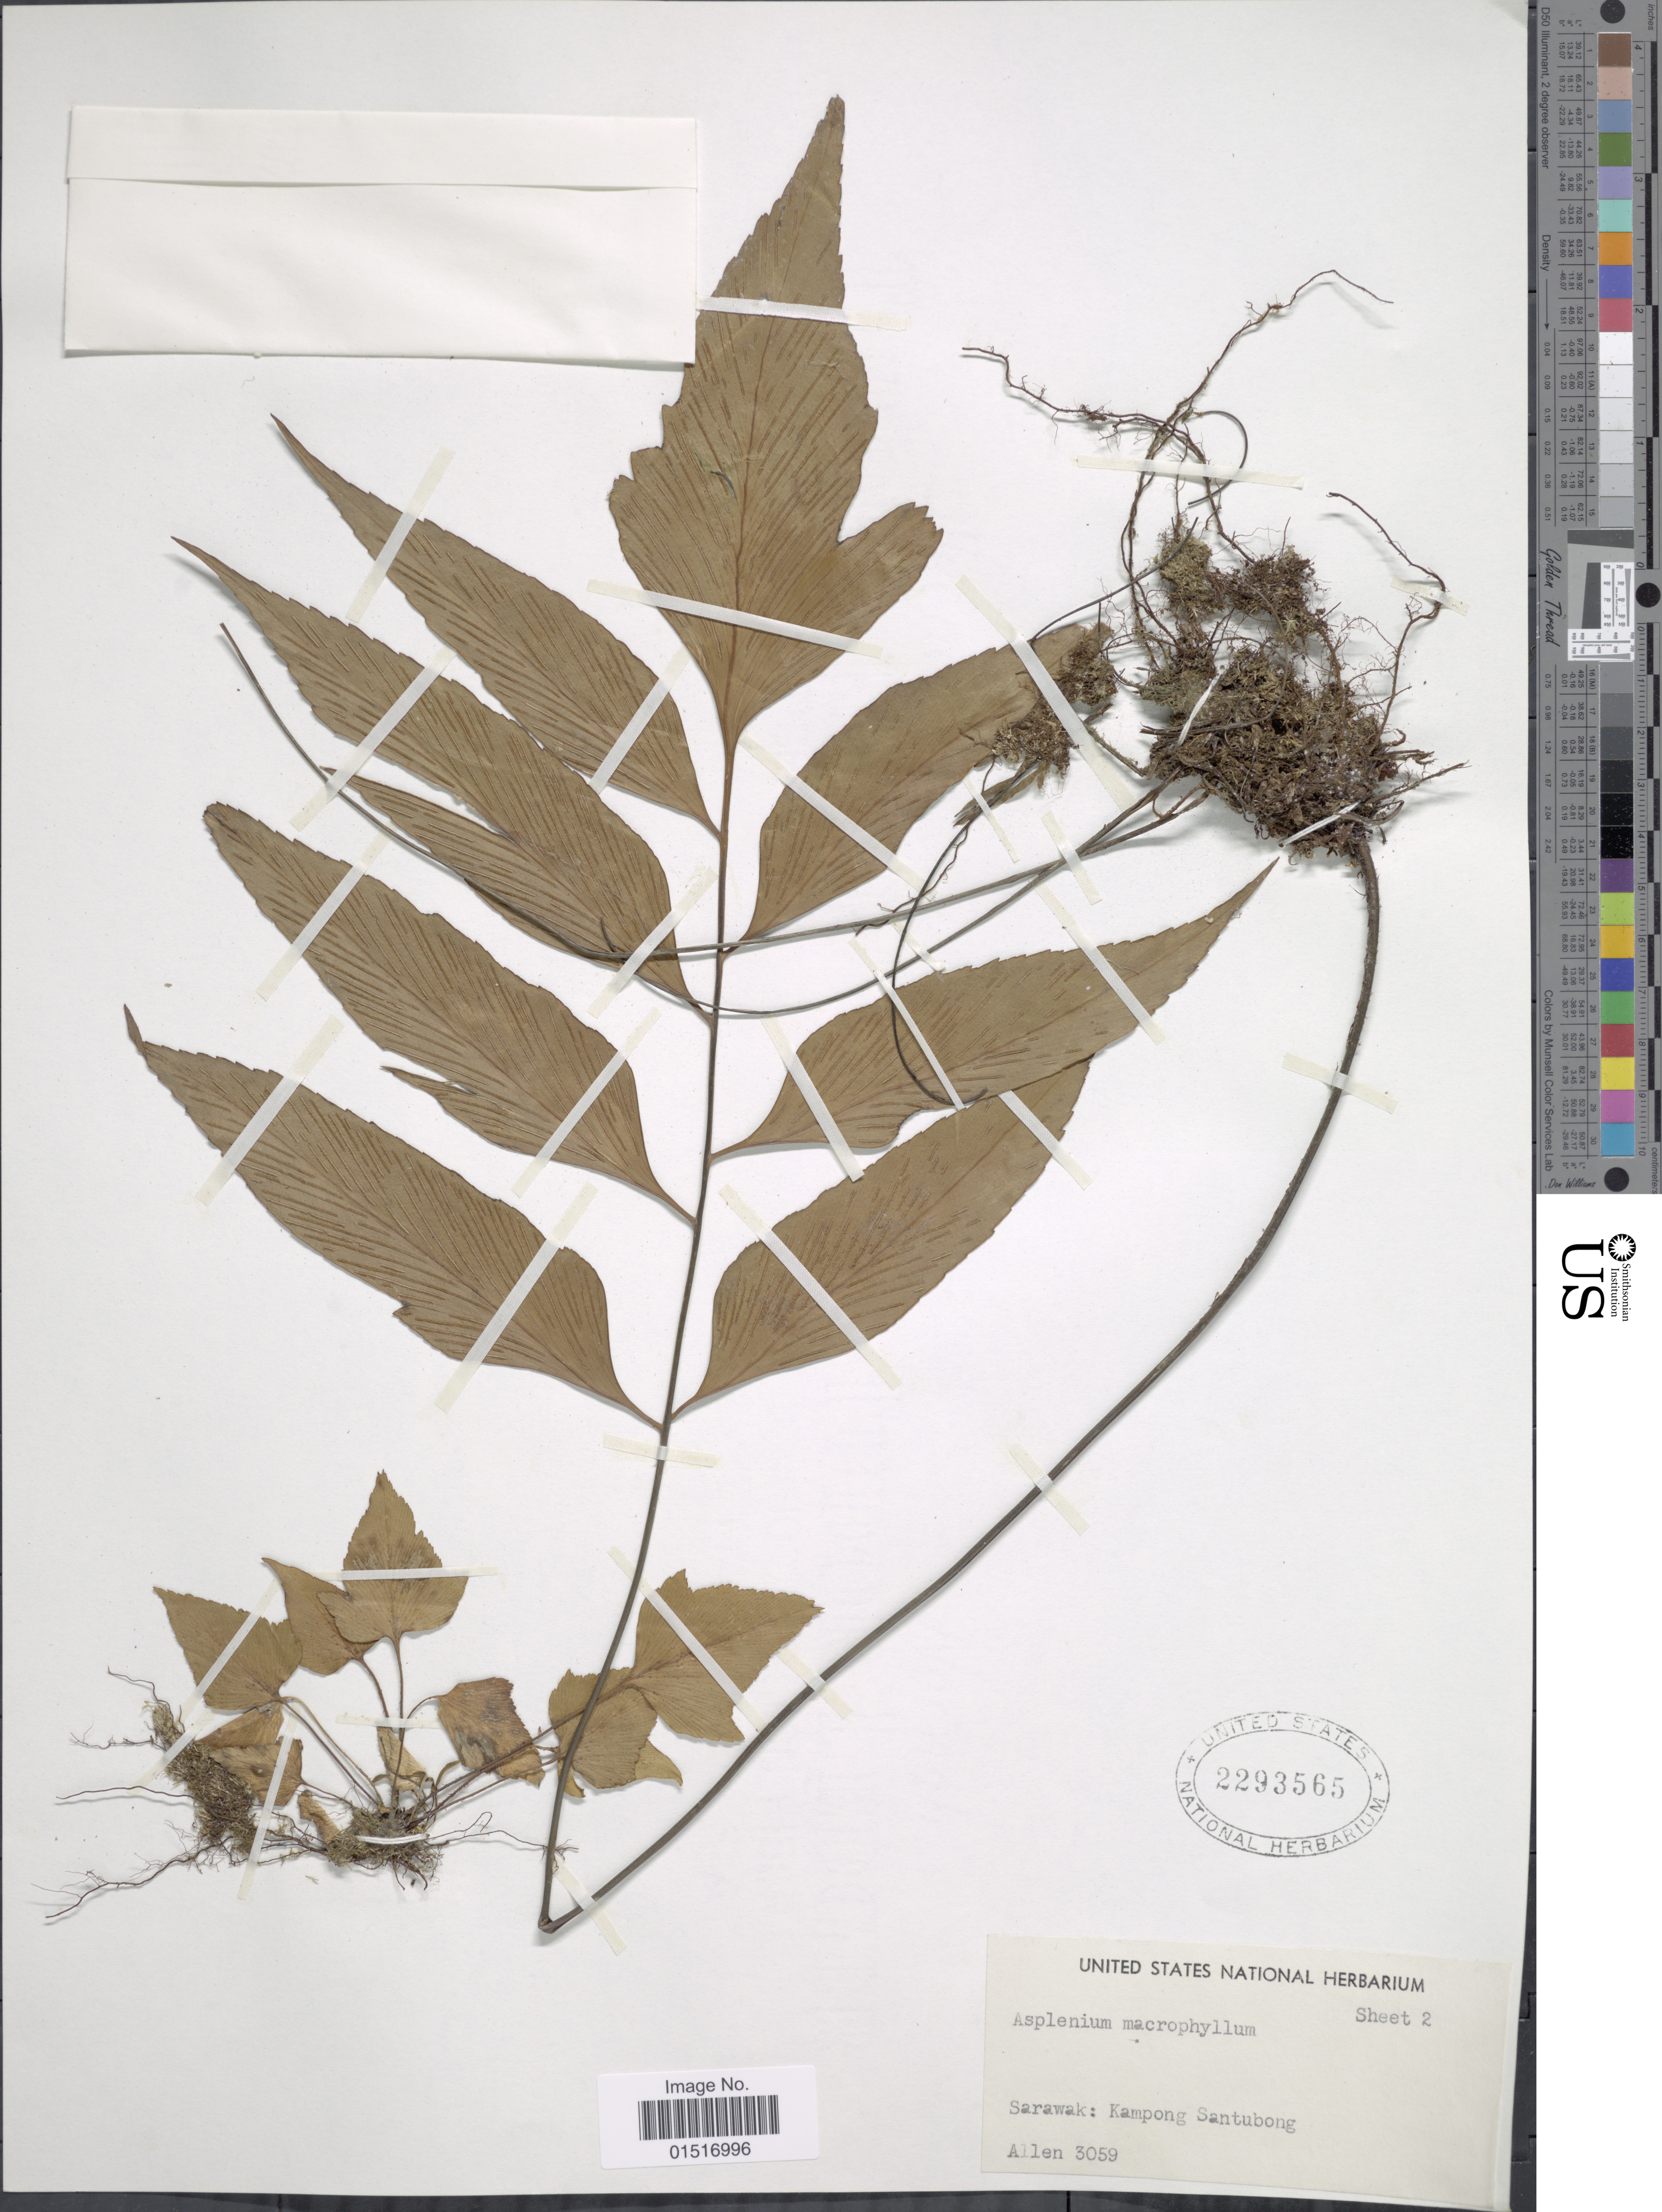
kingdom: Plantae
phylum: Tracheophyta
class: Polypodiopsida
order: Polypodiales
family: Aspleniaceae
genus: Asplenium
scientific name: Asplenium polyodon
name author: G. Forst.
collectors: -- Allen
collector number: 3059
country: Malaysia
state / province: Sarawak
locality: Kampong Santubong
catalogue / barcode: US 2293565